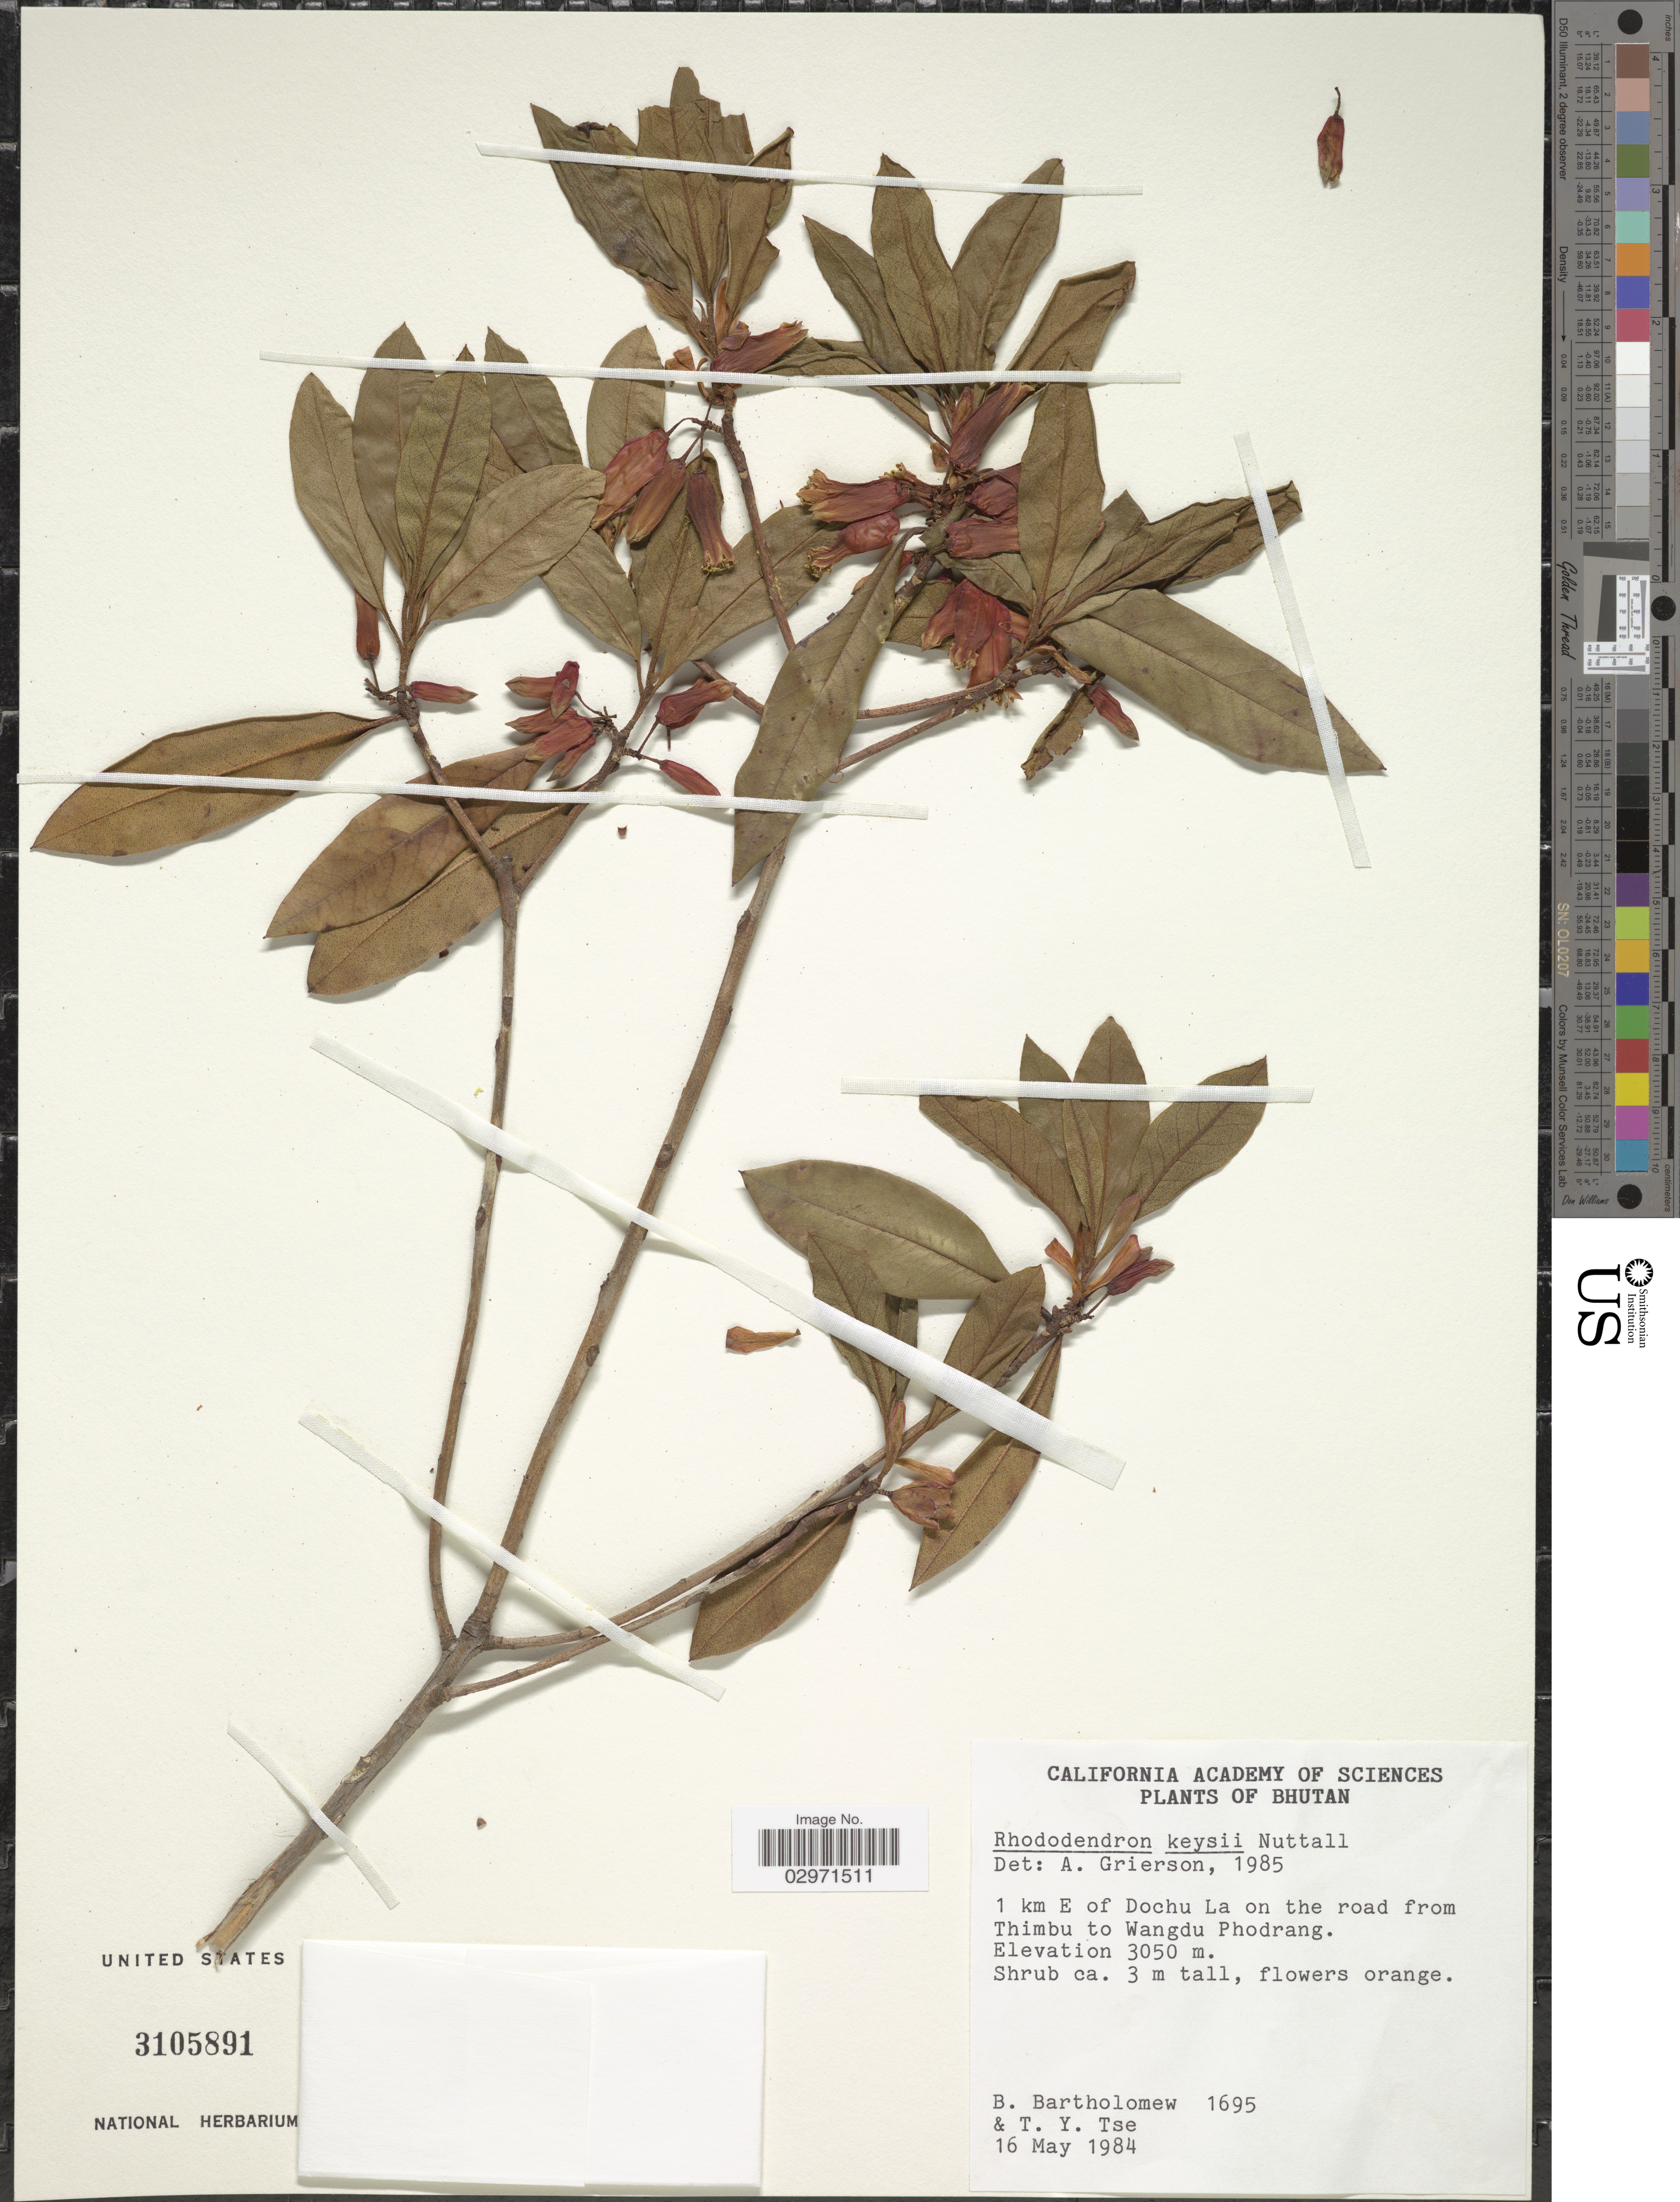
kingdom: Plantae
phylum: Tracheophyta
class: Magnoliopsida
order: Ericales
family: Ericaceae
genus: Rhododendron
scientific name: Rhododendron keysii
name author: Nutt.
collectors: B. Bartholomew & T. Tse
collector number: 1695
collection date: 1984-05-16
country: Bhutan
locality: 1 km E of Dochu La on the road from Thimbu to Wangdu Phodrang.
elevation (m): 3050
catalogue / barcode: US 3105891